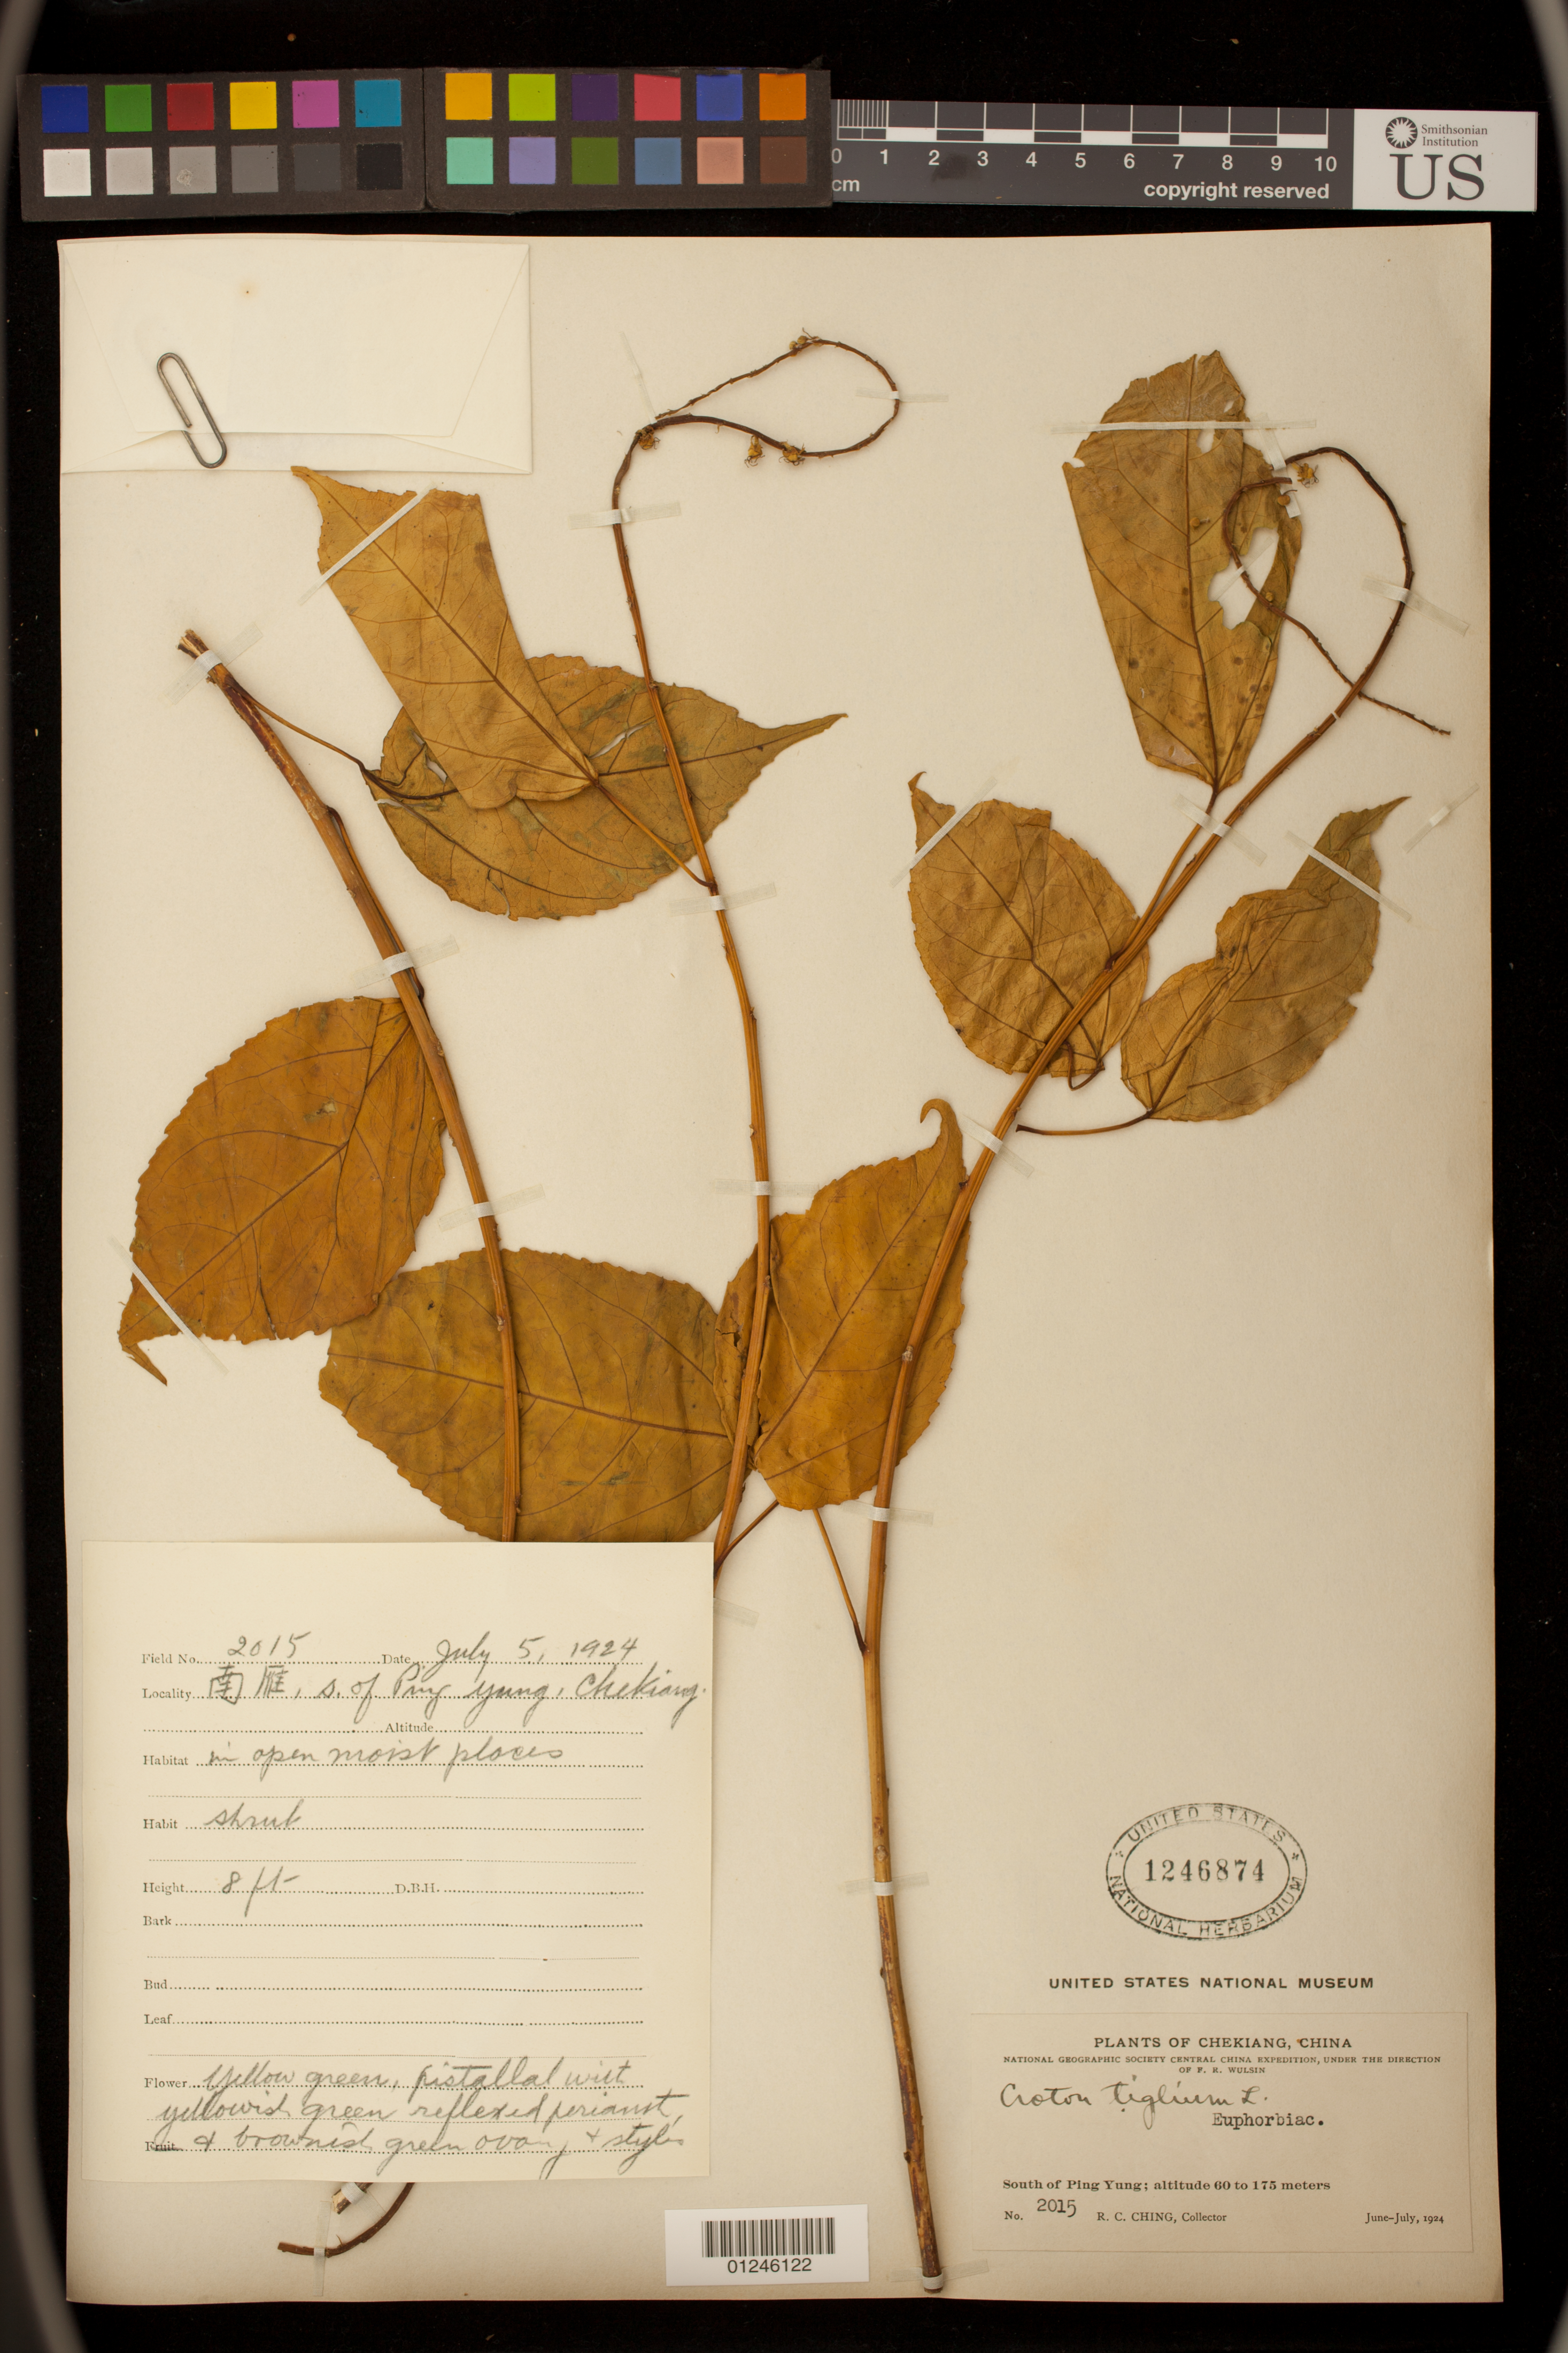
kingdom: Plantae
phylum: Tracheophyta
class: Magnoliopsida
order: Malpighiales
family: Euphorbiaceae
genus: Croton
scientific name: Croton tiglium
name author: L.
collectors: R. C. Ching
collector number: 2015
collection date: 1924-07-05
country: China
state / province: Zhejiang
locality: South of Ping Yung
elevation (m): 60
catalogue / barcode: US 1246874